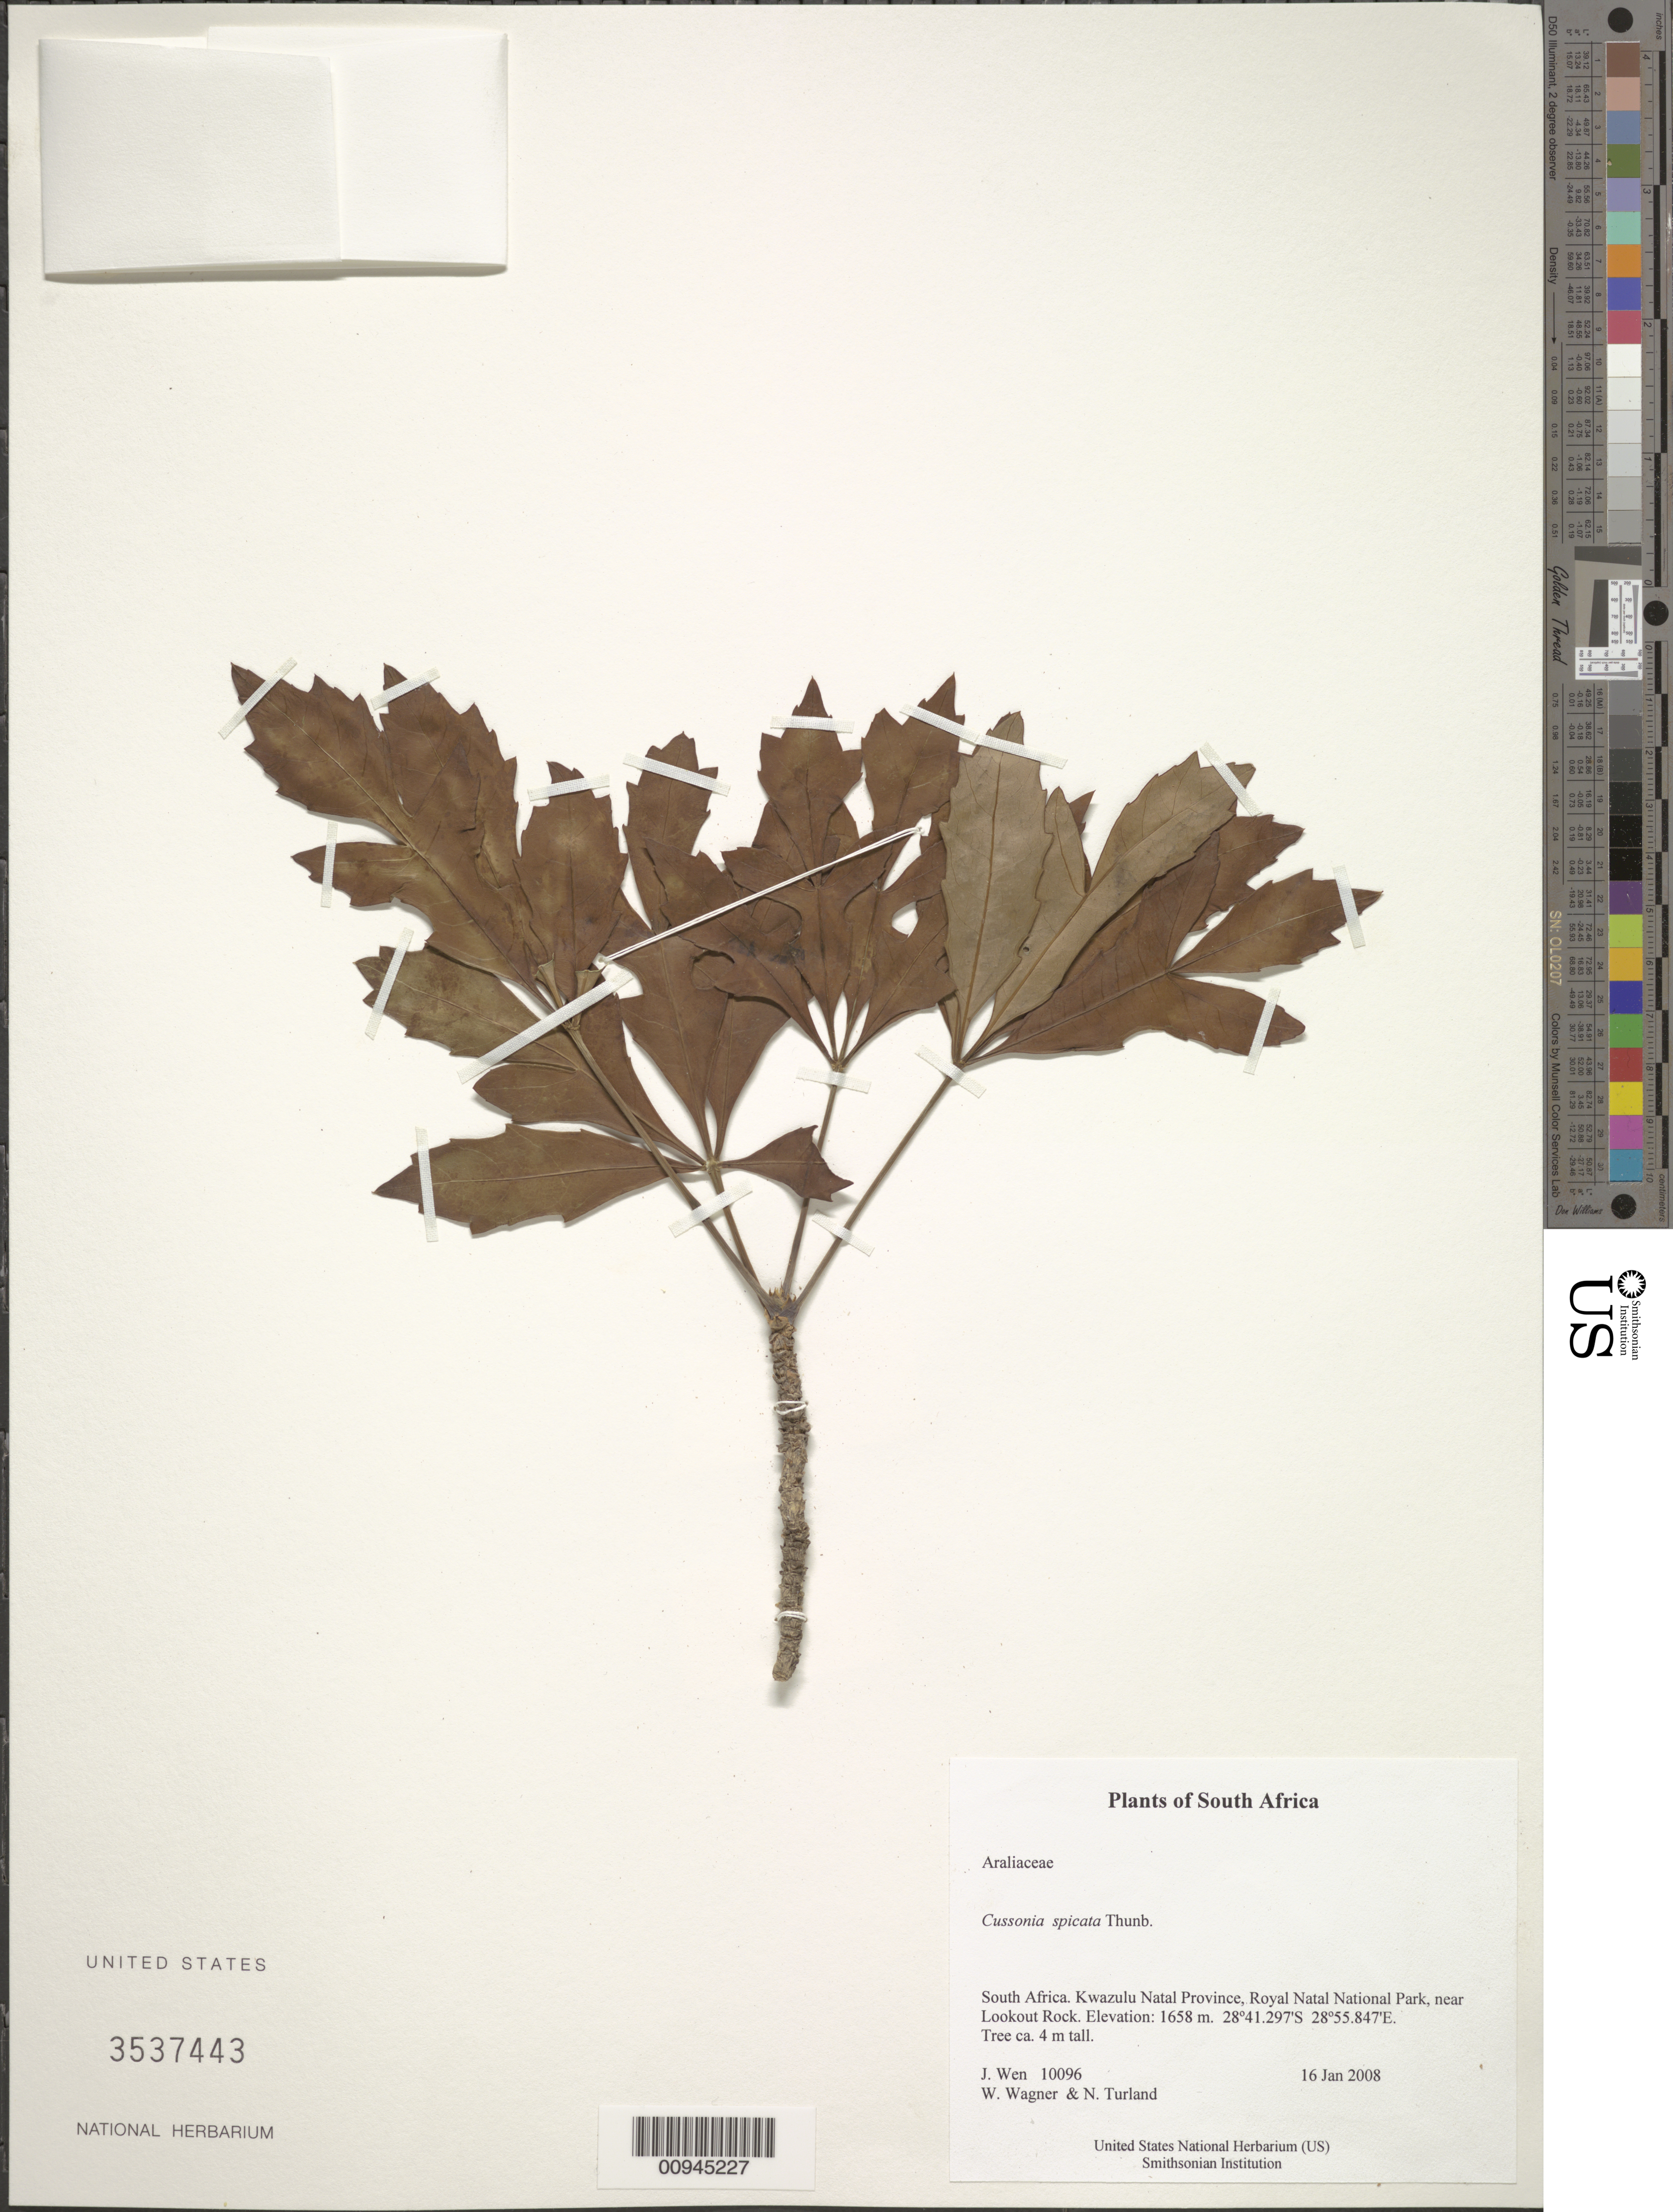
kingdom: Plantae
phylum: Tracheophyta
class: Magnoliopsida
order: Apiales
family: Araliaceae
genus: Cussonia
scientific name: Cussonia spicata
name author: Thunb.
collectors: J. Wen, W. L. Wagner & N. Turland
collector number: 10096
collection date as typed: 16 Jan 2008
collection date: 2008-01-16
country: South Africa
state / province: KwaZulu-Natal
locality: KwaZulu Natal Province, Royal Natal National Park, near Lookout Rock.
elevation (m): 1658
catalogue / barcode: US 3537443